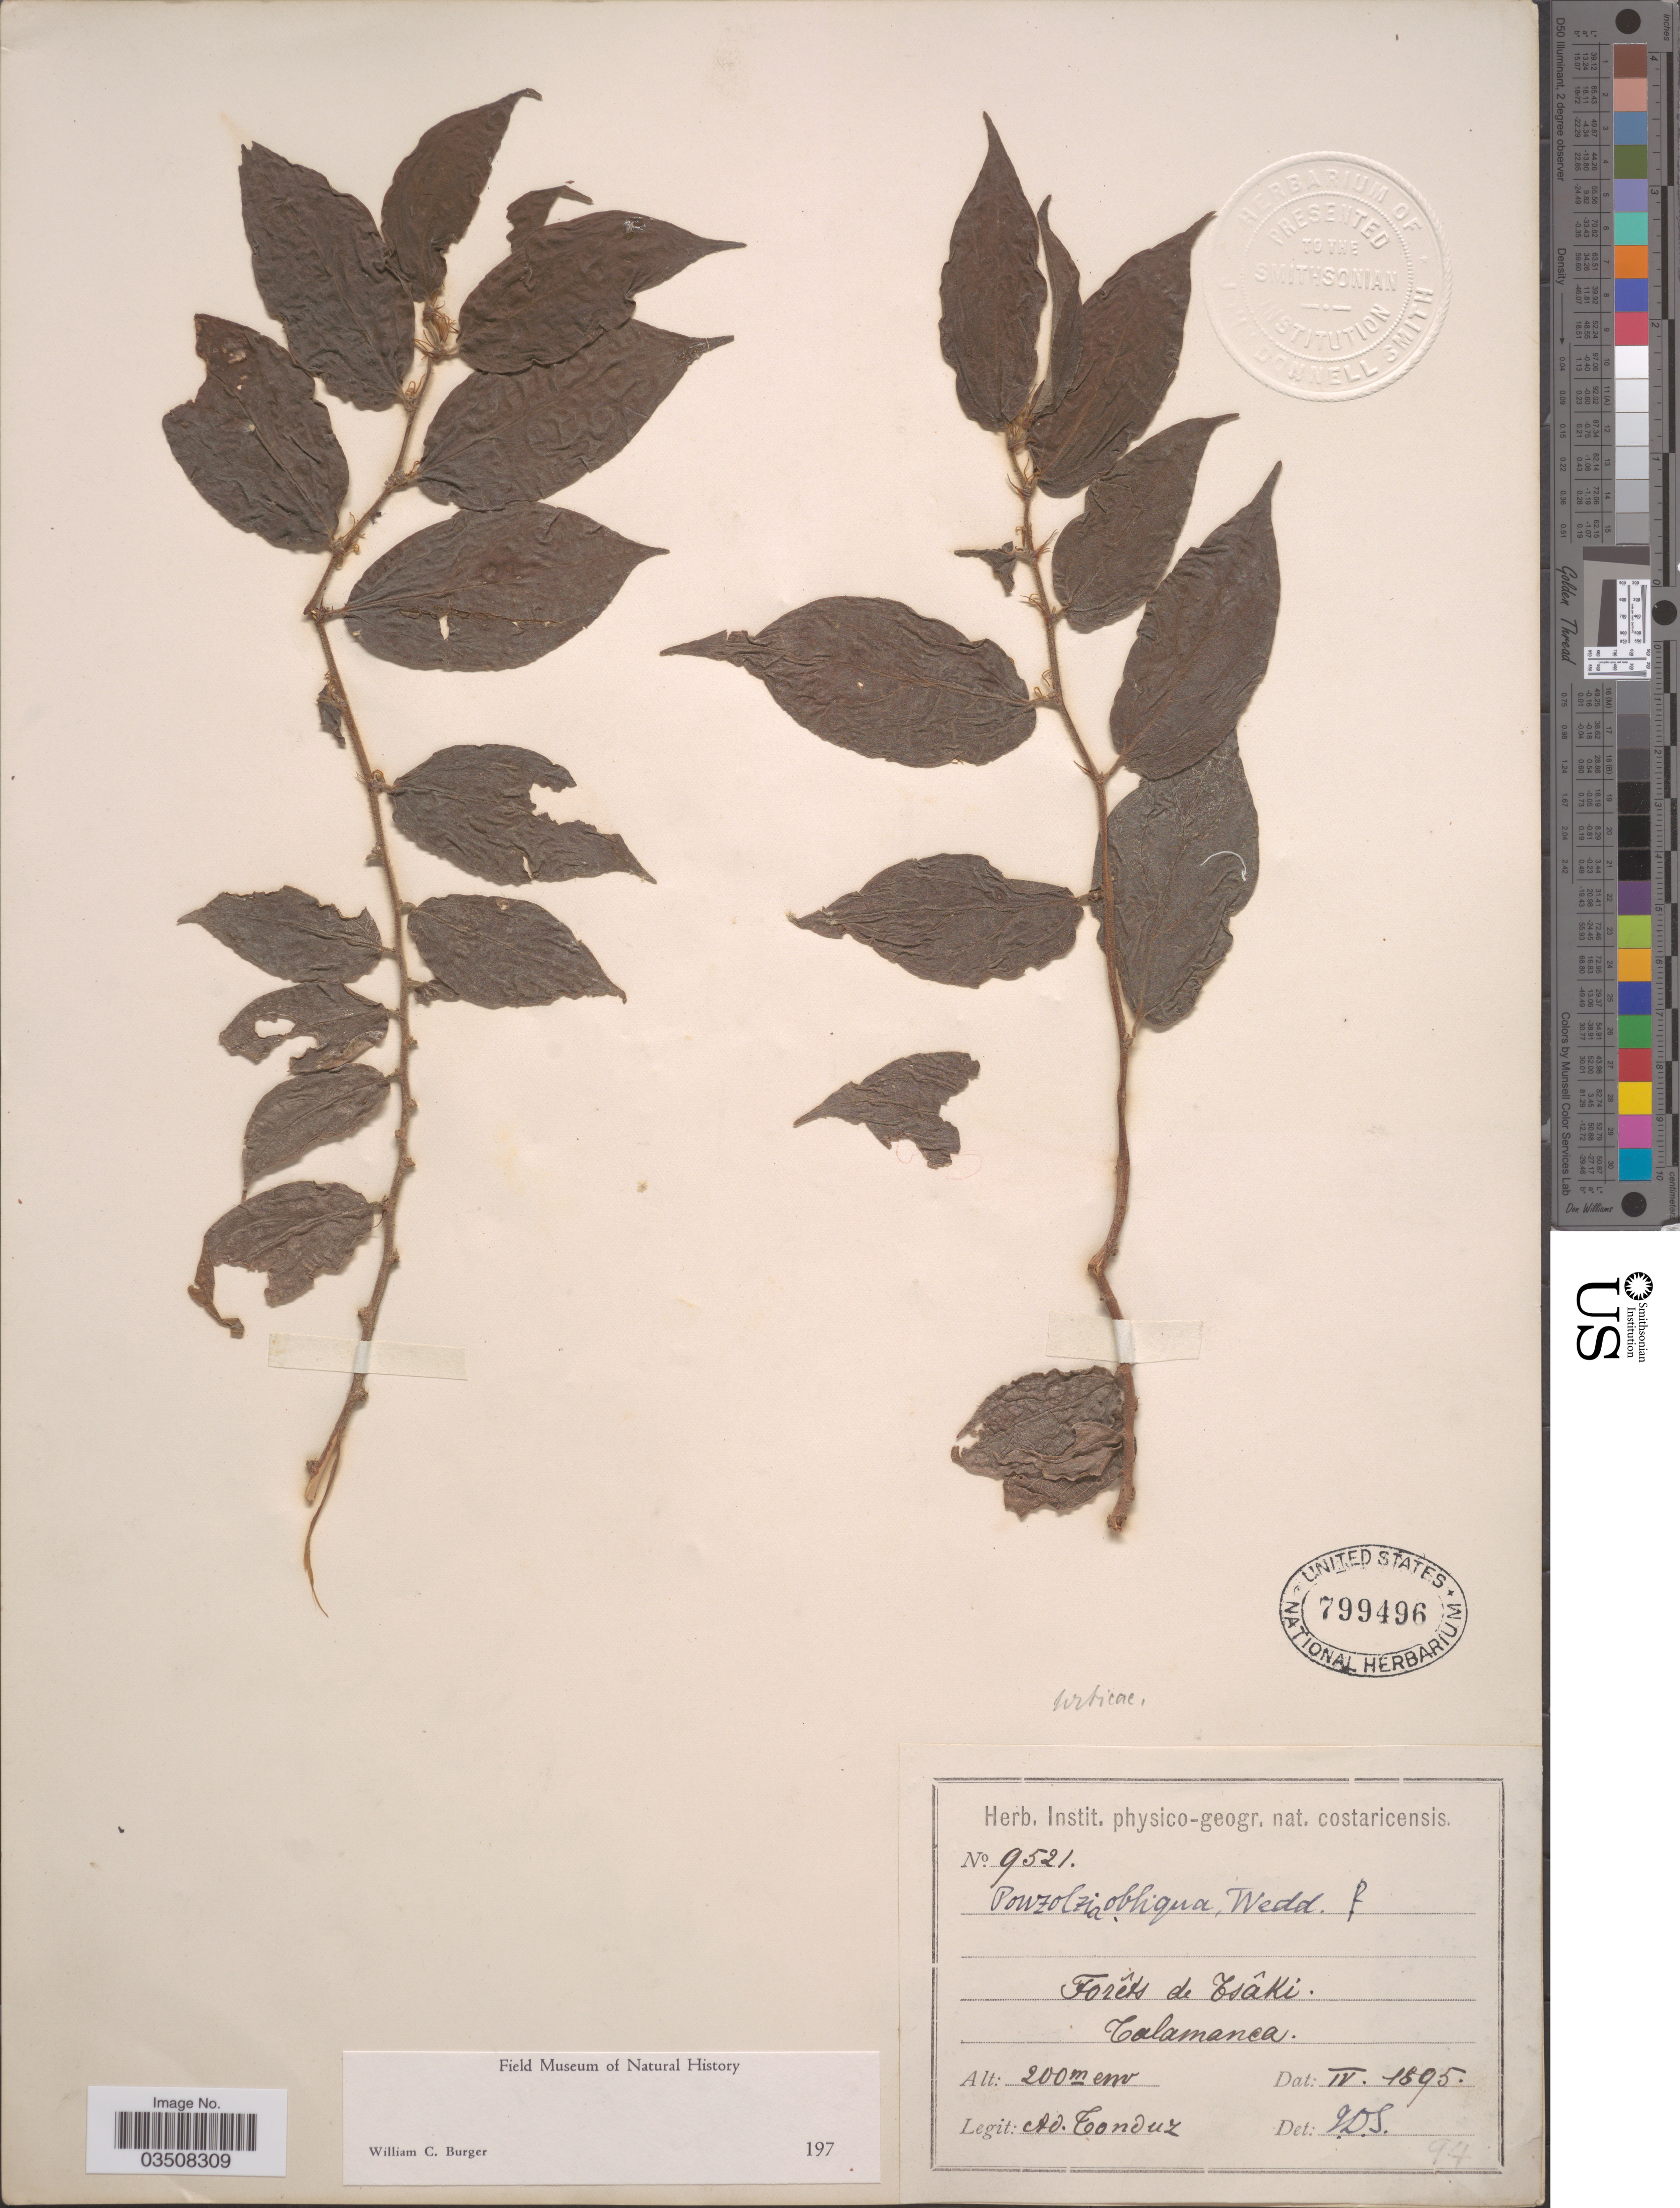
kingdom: Plantae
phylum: Tracheophyta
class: Magnoliopsida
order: Rosales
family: Urticaceae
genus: Pouzolzia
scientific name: Pouzolzia obliqua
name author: (Poepp.) Gaudich.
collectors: A. Tonduz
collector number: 9521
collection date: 1895-04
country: Costa Rica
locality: Forêts de Tsâki. Talamanca.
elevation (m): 200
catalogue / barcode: US 799496